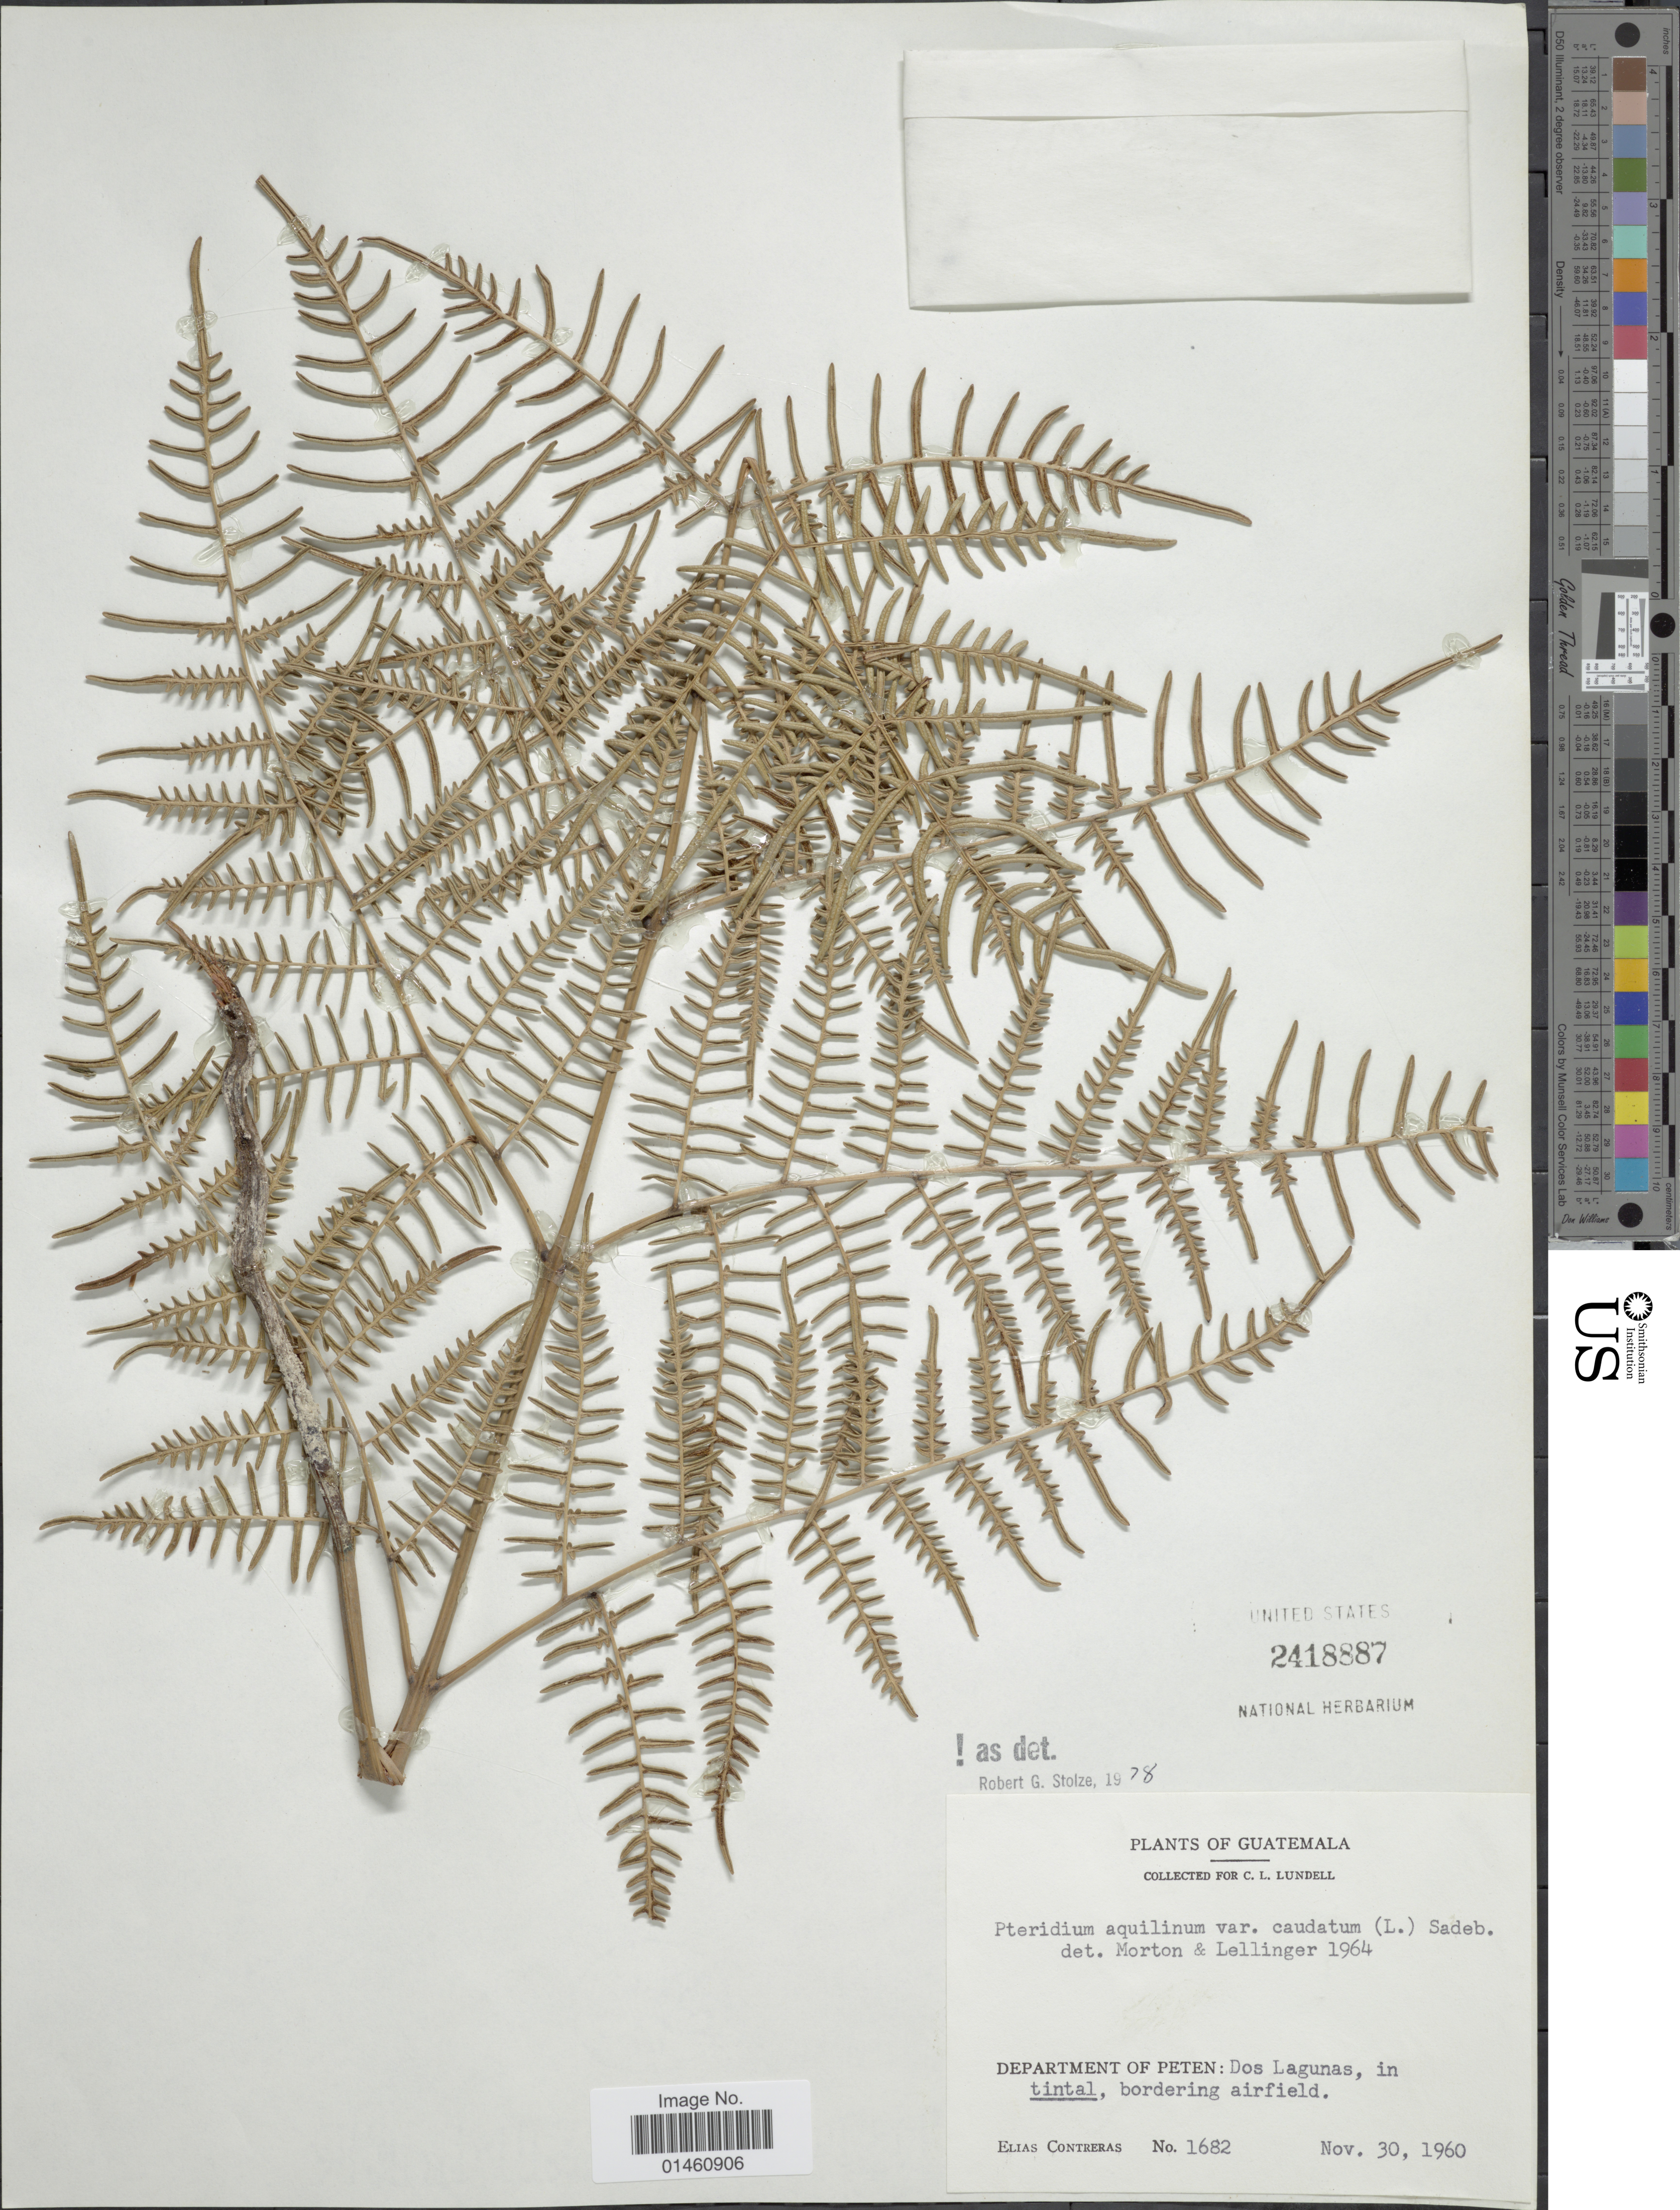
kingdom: Plantae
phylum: Tracheophyta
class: Polypodiopsida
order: Polypodiales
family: Dennstaedtiaceae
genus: Pteridium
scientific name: Pteridium caudatum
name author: (L.) Maxon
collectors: E. Contreras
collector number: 1682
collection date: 1960-11-30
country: Guatemala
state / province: El Petén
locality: Dos Lagunas, in tintal, bordering airfield.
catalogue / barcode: US 2418887